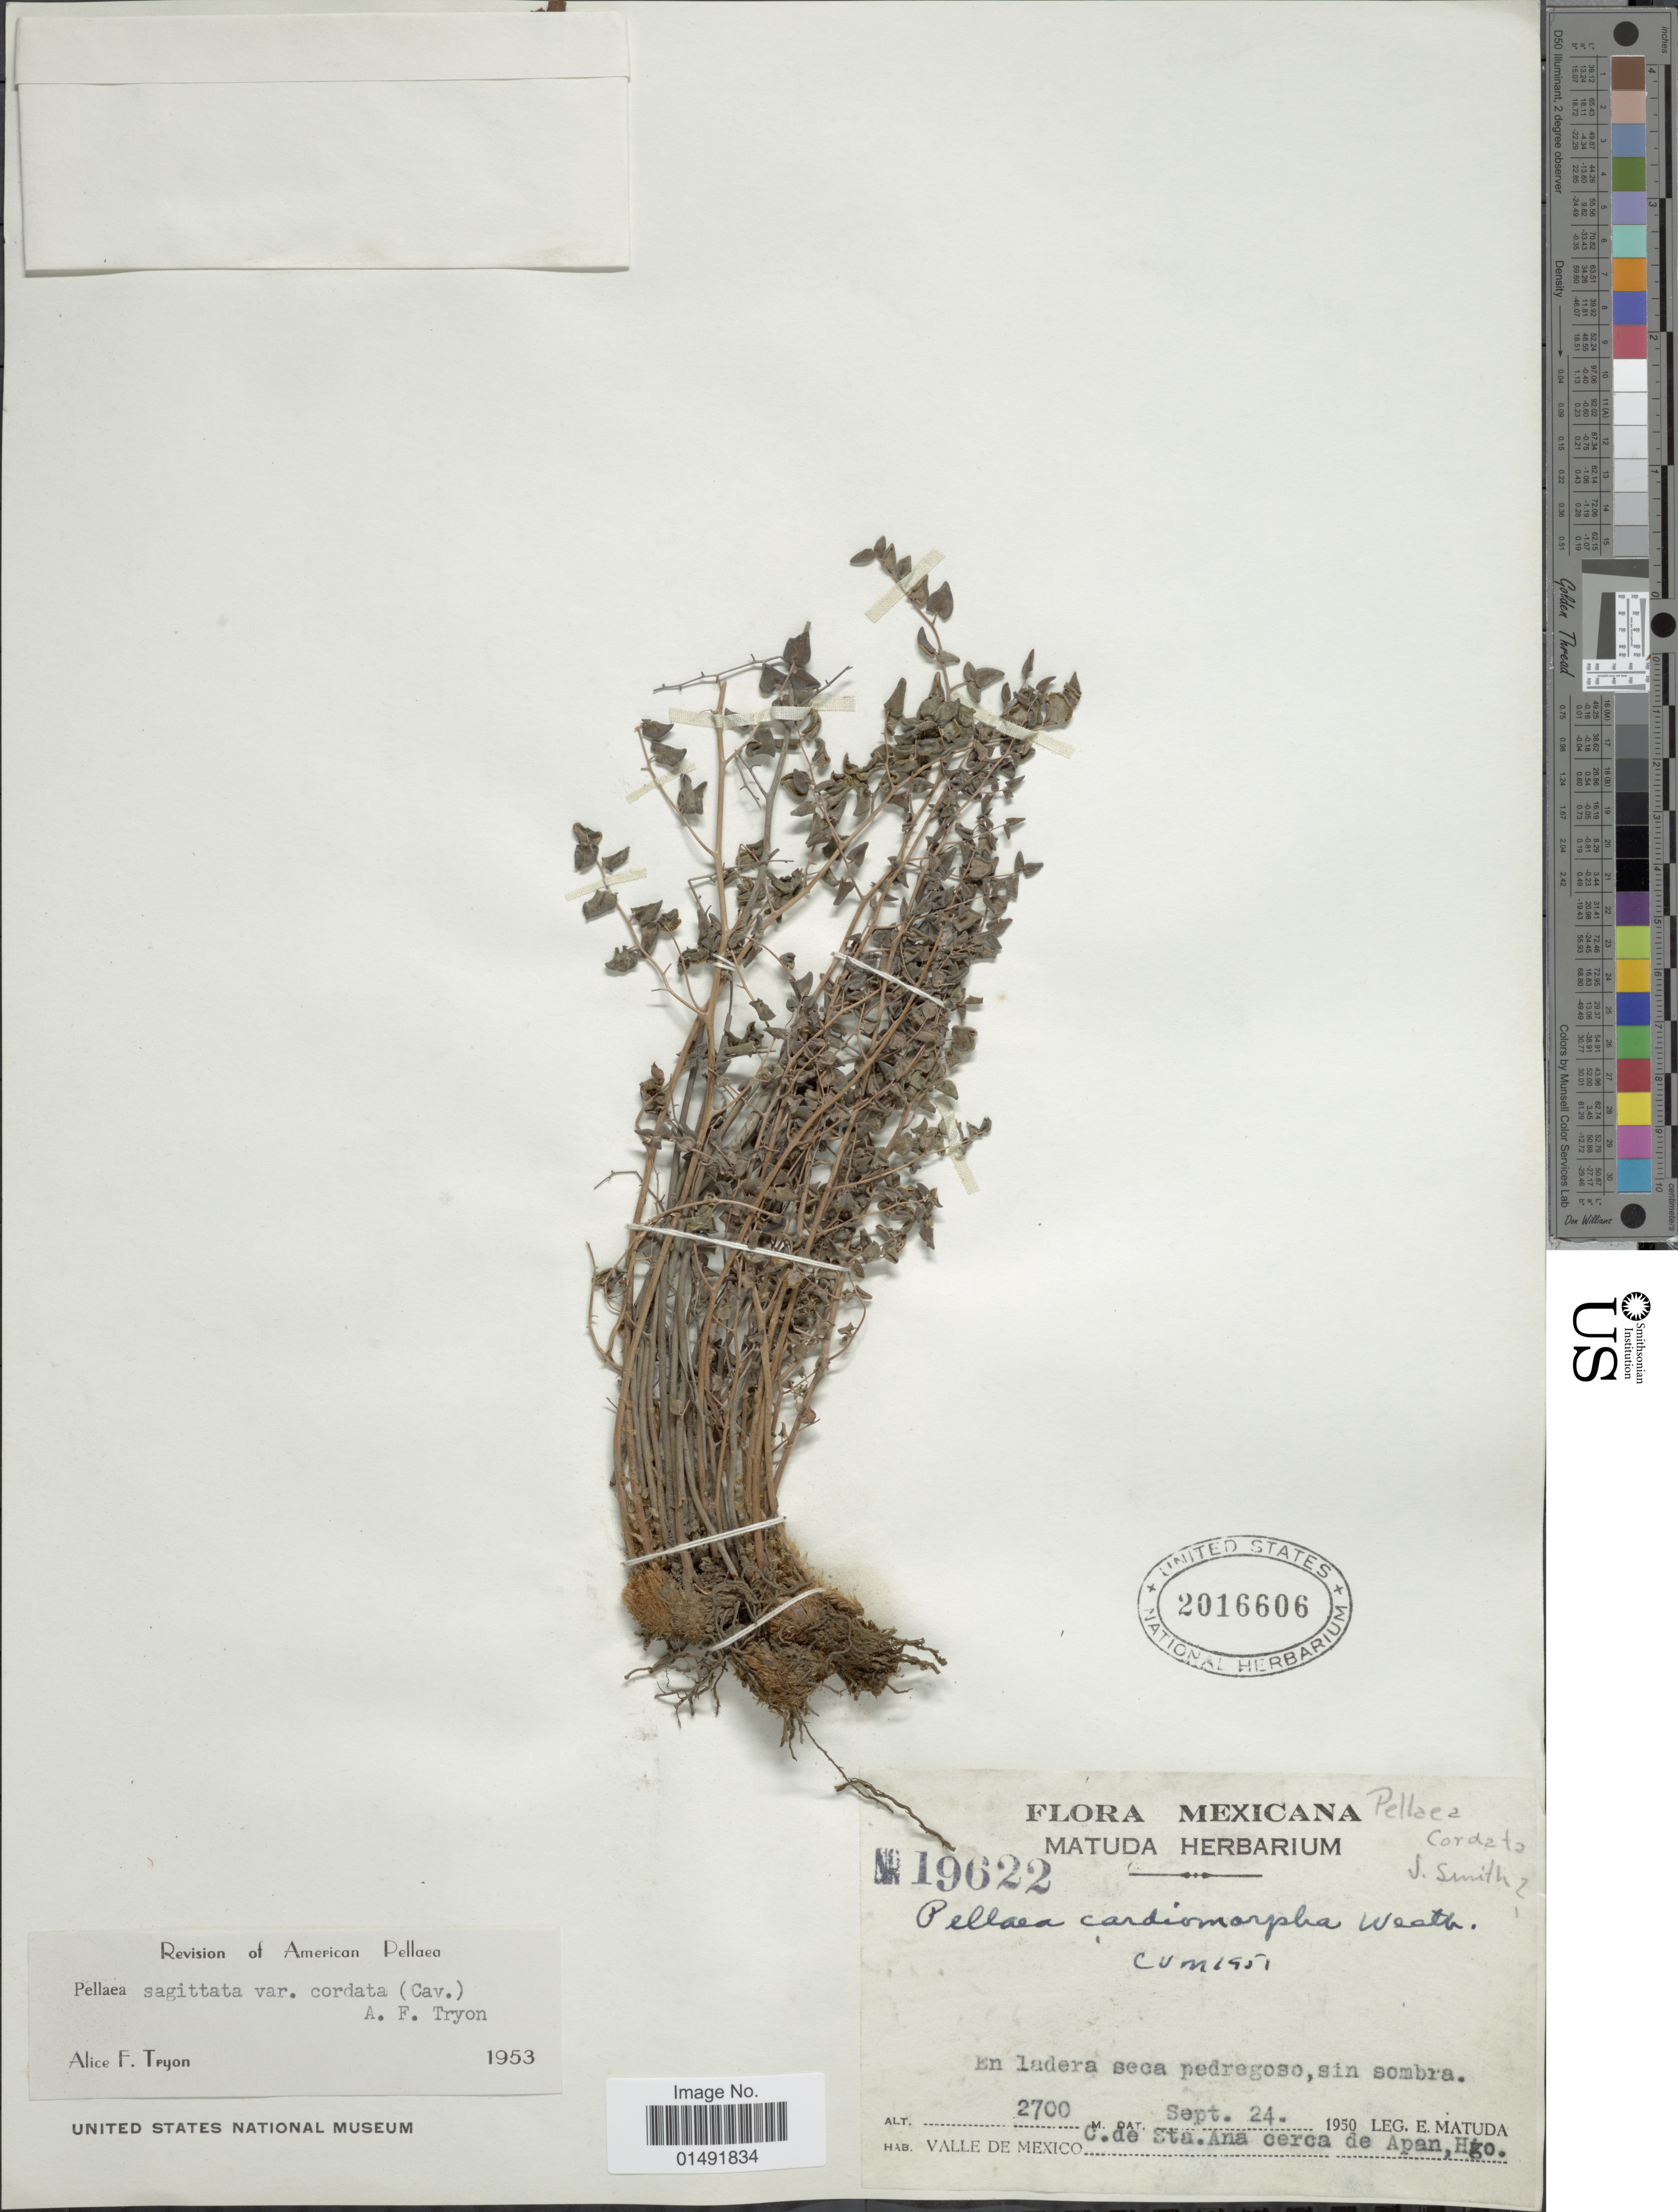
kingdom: Plantae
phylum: Tracheophyta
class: Polypodiopsida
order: Polypodiales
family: Pteridaceae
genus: Pellaea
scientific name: Pellaea cordifolia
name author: (Sessé) A.R. Sm.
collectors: E. Matuda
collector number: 19622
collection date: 1950-09-24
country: Mexico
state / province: Hidalgo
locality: Valle de Mexico C. de Sta Ana cerca de Apan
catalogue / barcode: US 2016606